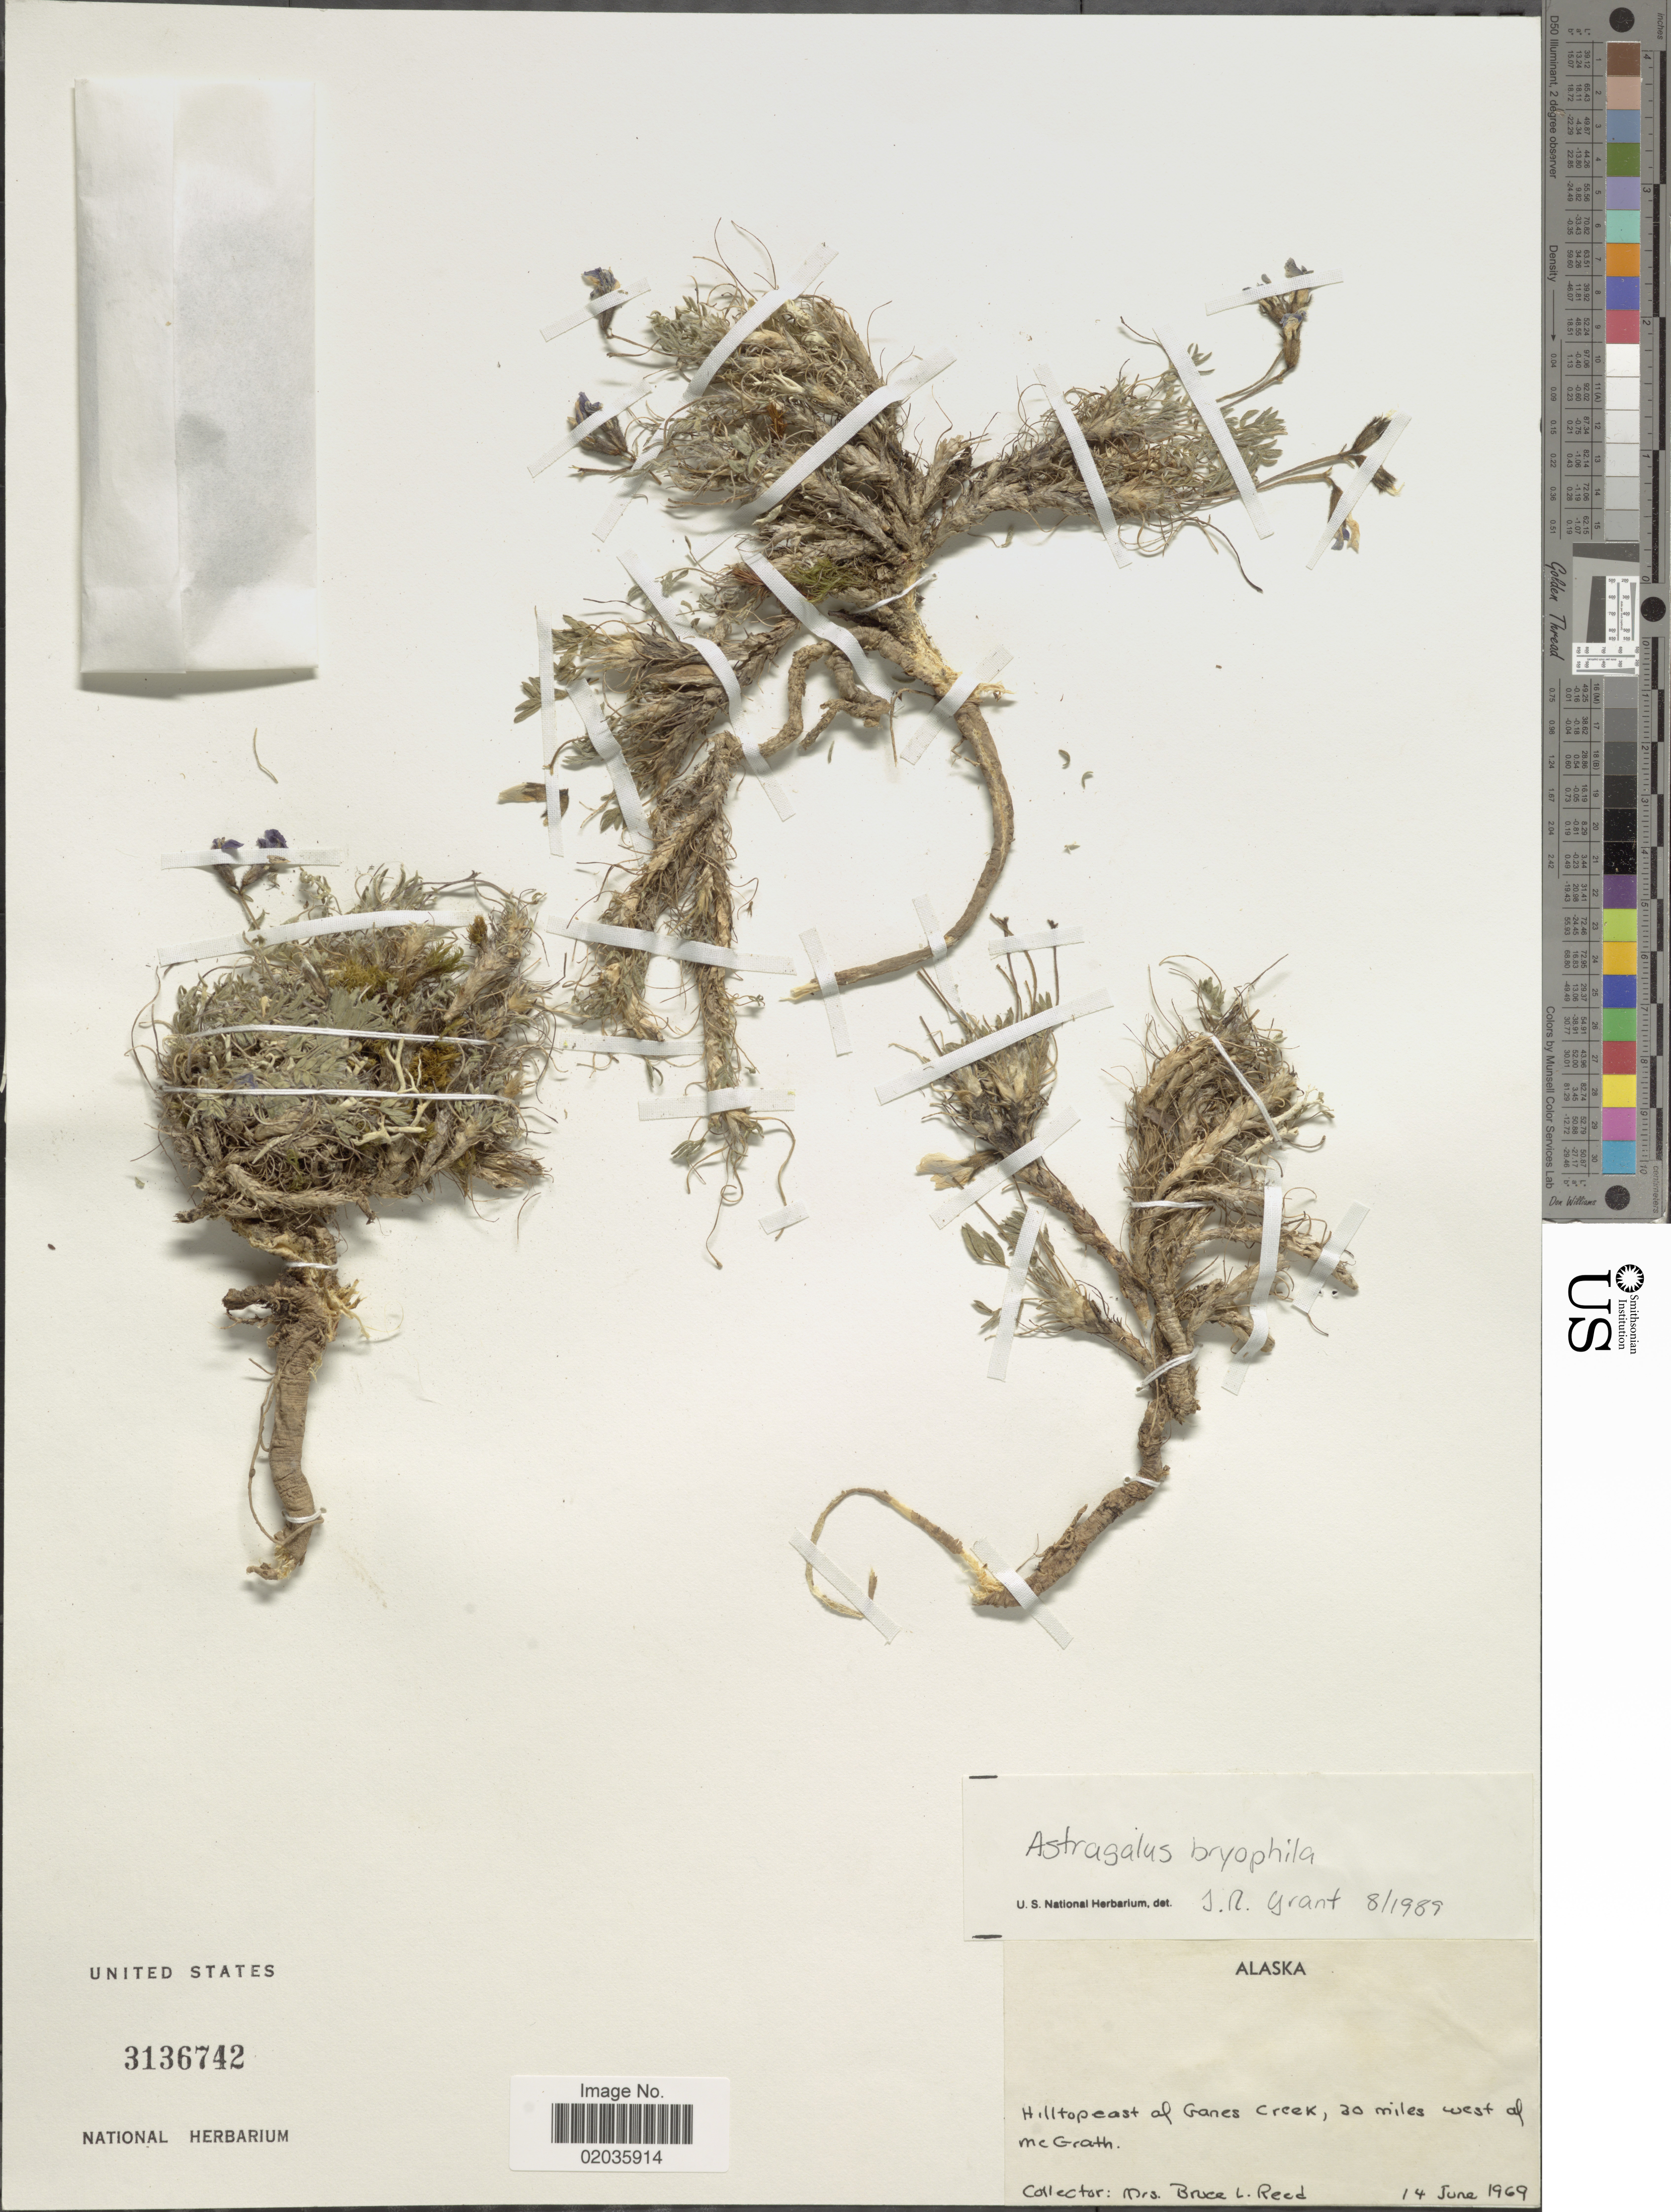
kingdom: Plantae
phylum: Tracheophyta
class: Magnoliopsida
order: Fabales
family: Fabaceae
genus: Astragalus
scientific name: Astragalus sp.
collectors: B. Reed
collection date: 1969-06-14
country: United States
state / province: Alaska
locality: Alaska, Hilltop east of Granes Creek, 30 miles west of McGrath.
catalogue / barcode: US 3136742